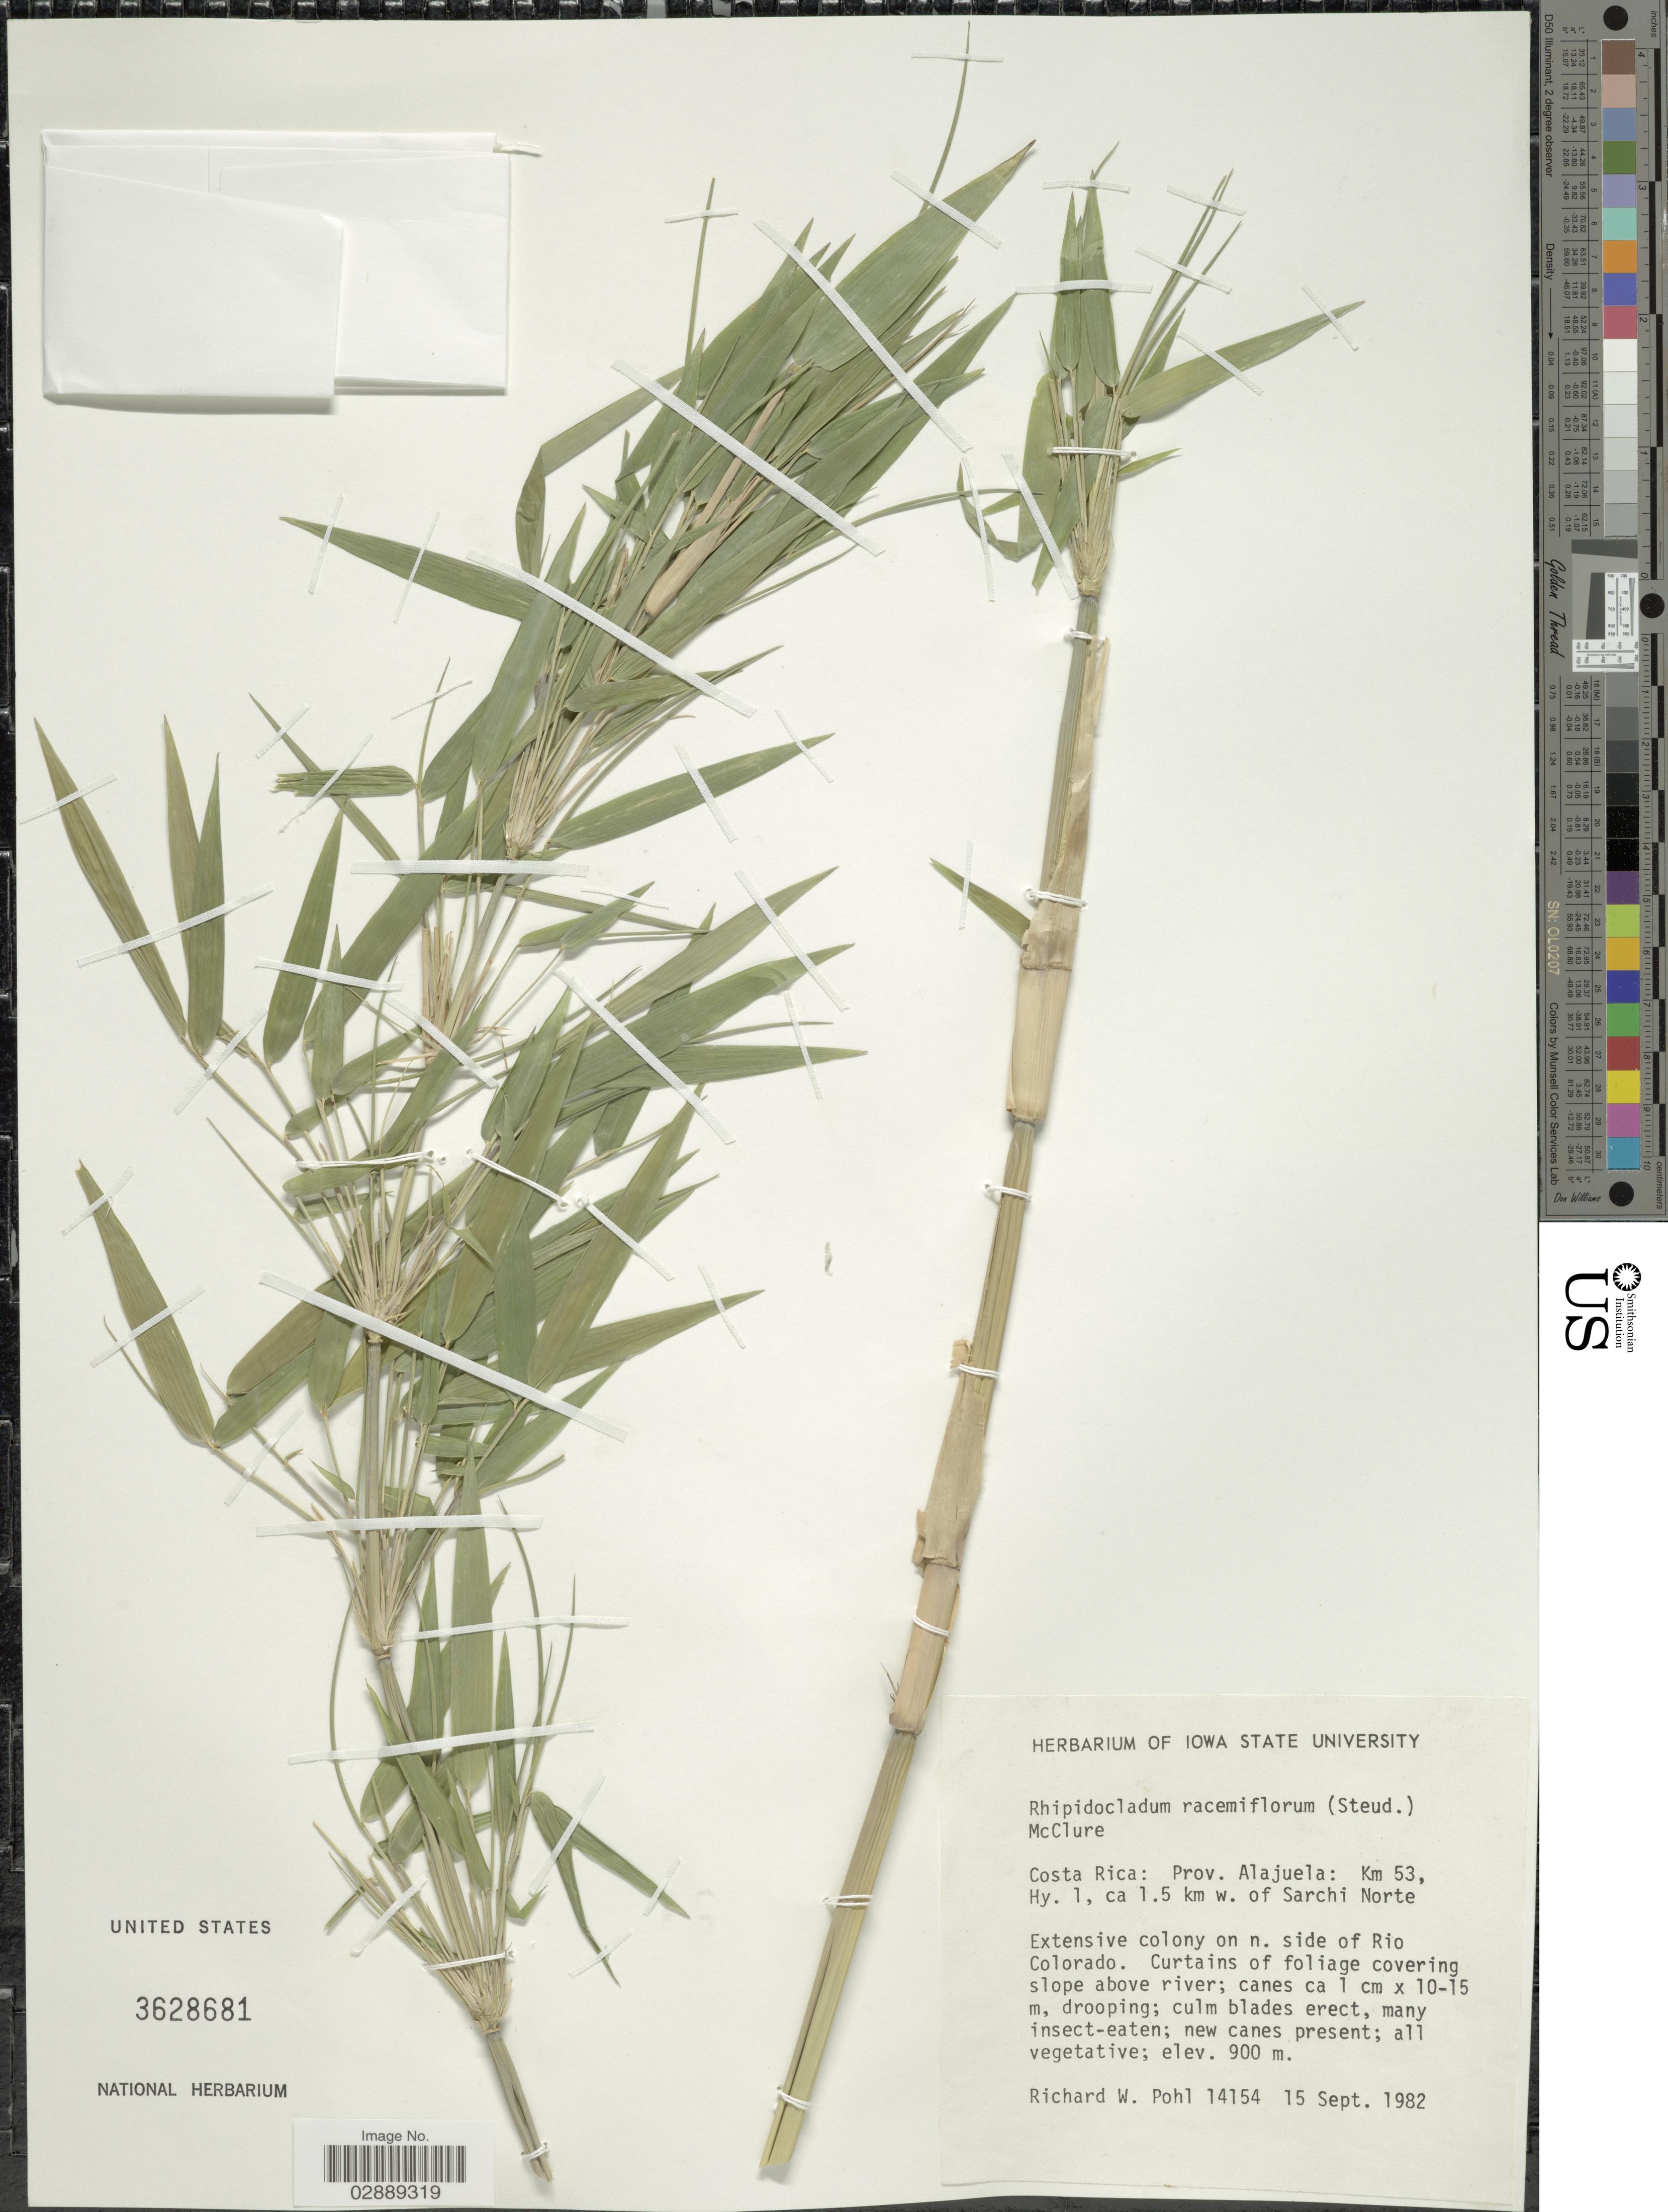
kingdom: Plantae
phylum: Tracheophyta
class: Liliopsida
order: Poales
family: Poaceae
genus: Rhipidocladum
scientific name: Rhipidocladum racemiflorum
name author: (Steud.) McClure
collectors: R. W. Pohl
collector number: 14154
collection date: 1982-09-15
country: Costa Rica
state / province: Alajuela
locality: Km 53, Hy. 1, ca 1.5 km w. of Sarchi Norte. Extensive colony on n. side of Rio Colorado.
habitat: Curtains of foliage covering slope above river.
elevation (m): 900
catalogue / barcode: US 3628681